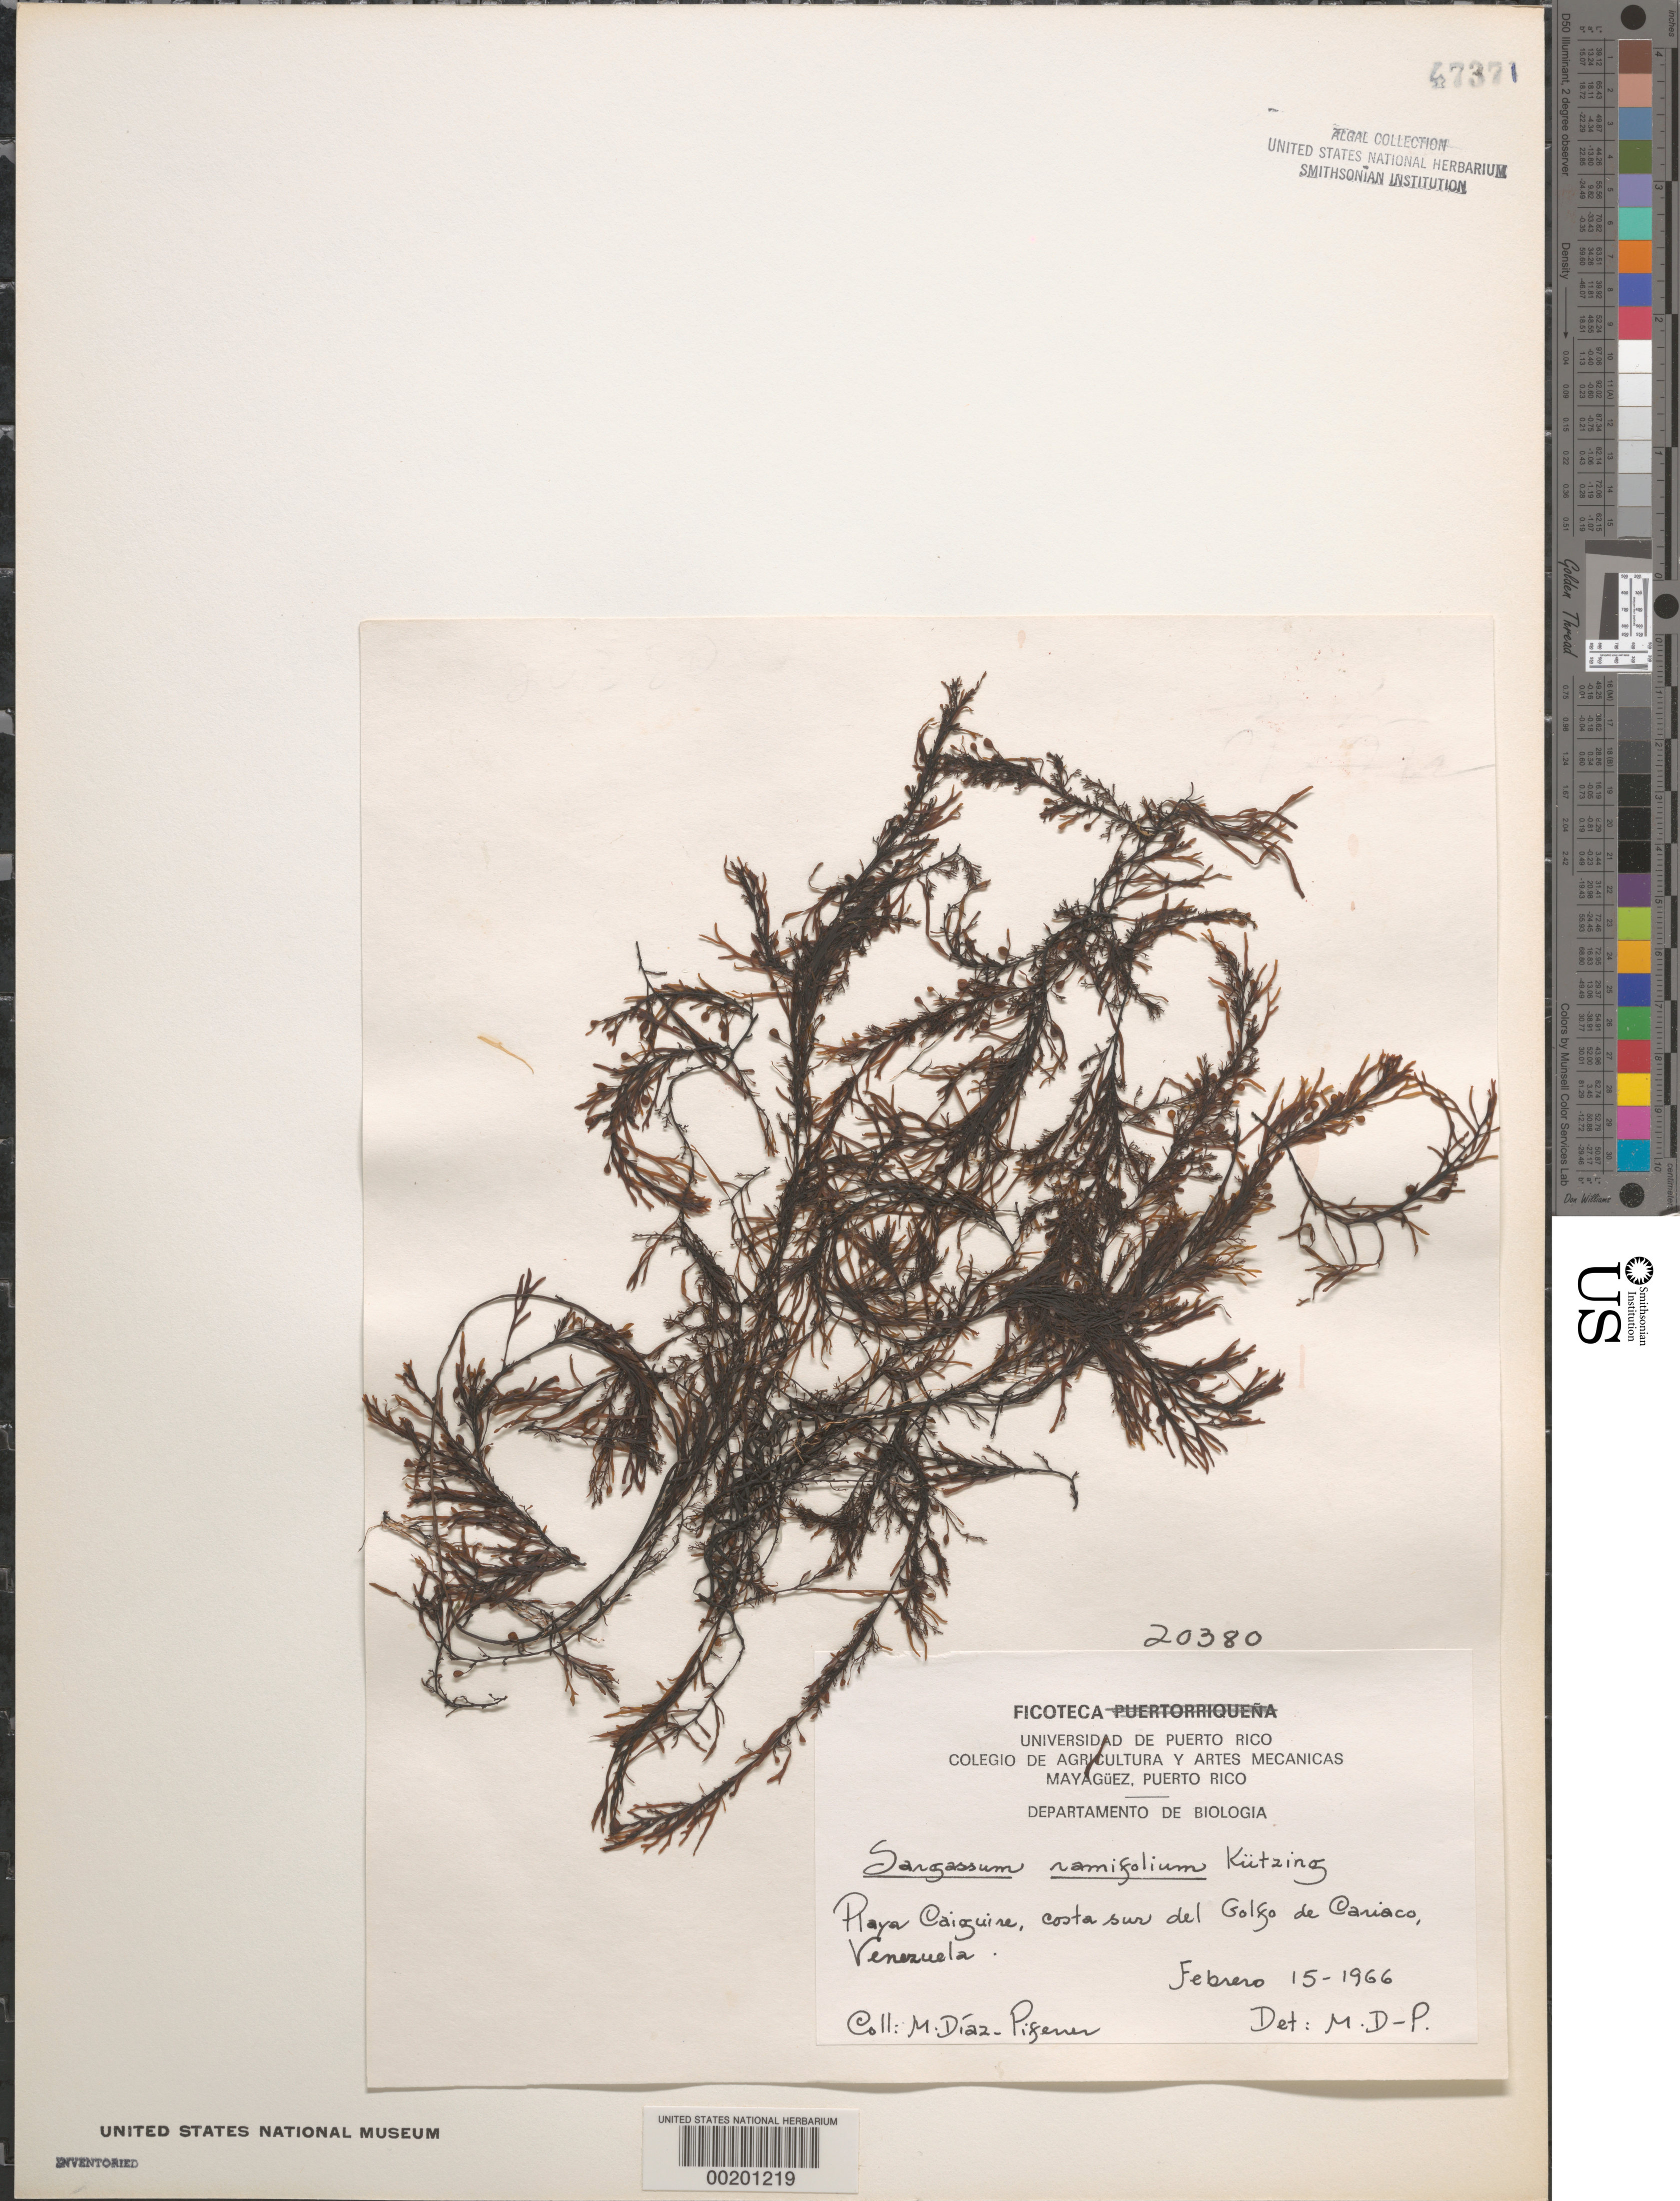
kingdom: Chromista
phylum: Ochrophyta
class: Phaeophyceae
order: Fucales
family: Sargassaceae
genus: Sargassum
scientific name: Sargassum ramifolium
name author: Kütz.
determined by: Diaz-Piferrer, M.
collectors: M. Diaz-Piferrer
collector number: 20380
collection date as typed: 15 Feb 1966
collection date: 1966-02-15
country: Venezuela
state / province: Sucre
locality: Playa Caiguire, Golfo de Cariaco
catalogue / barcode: US 47371